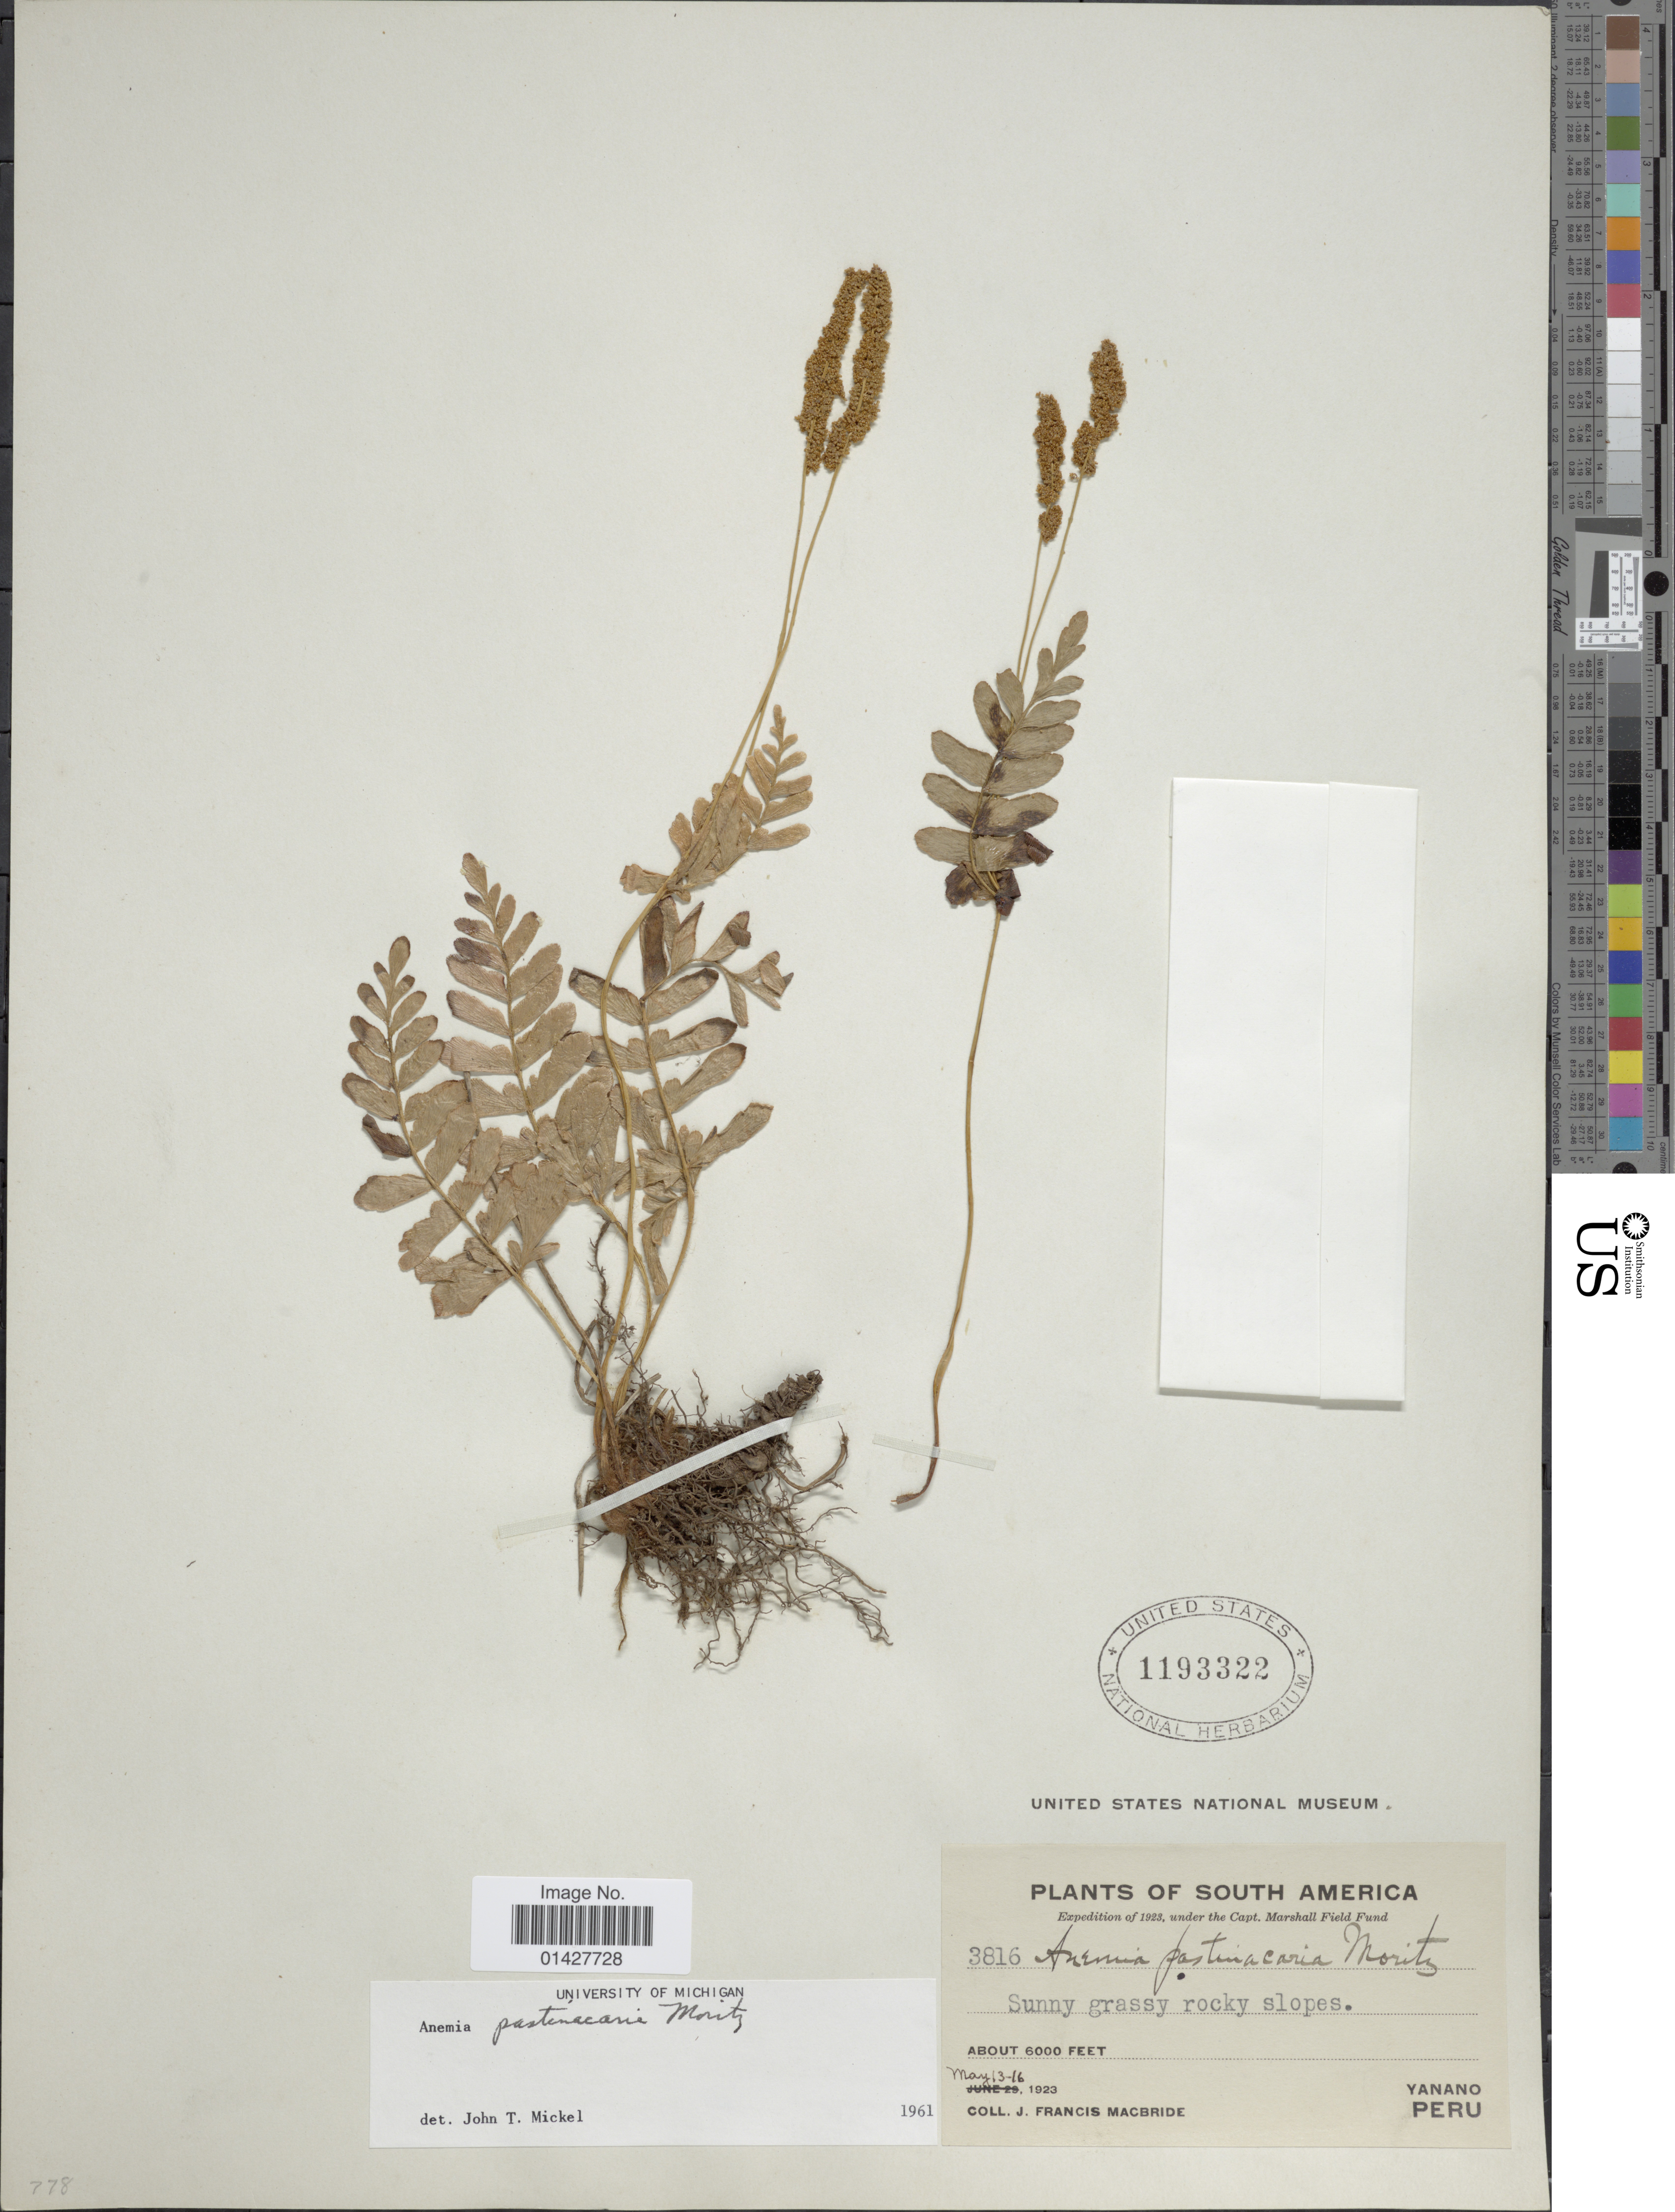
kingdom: Plantae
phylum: Tracheophyta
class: Polypodiopsida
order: Schizaeales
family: Anemiaceae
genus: Anemia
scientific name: Anemia pastinacaria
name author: Moritz ex Prantl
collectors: J. F. Macbride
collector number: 3816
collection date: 1923-05-13/1923-05-16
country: Peru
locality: Sunny grassy rocky slopes, Yanano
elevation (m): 1829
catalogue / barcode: US 1193322